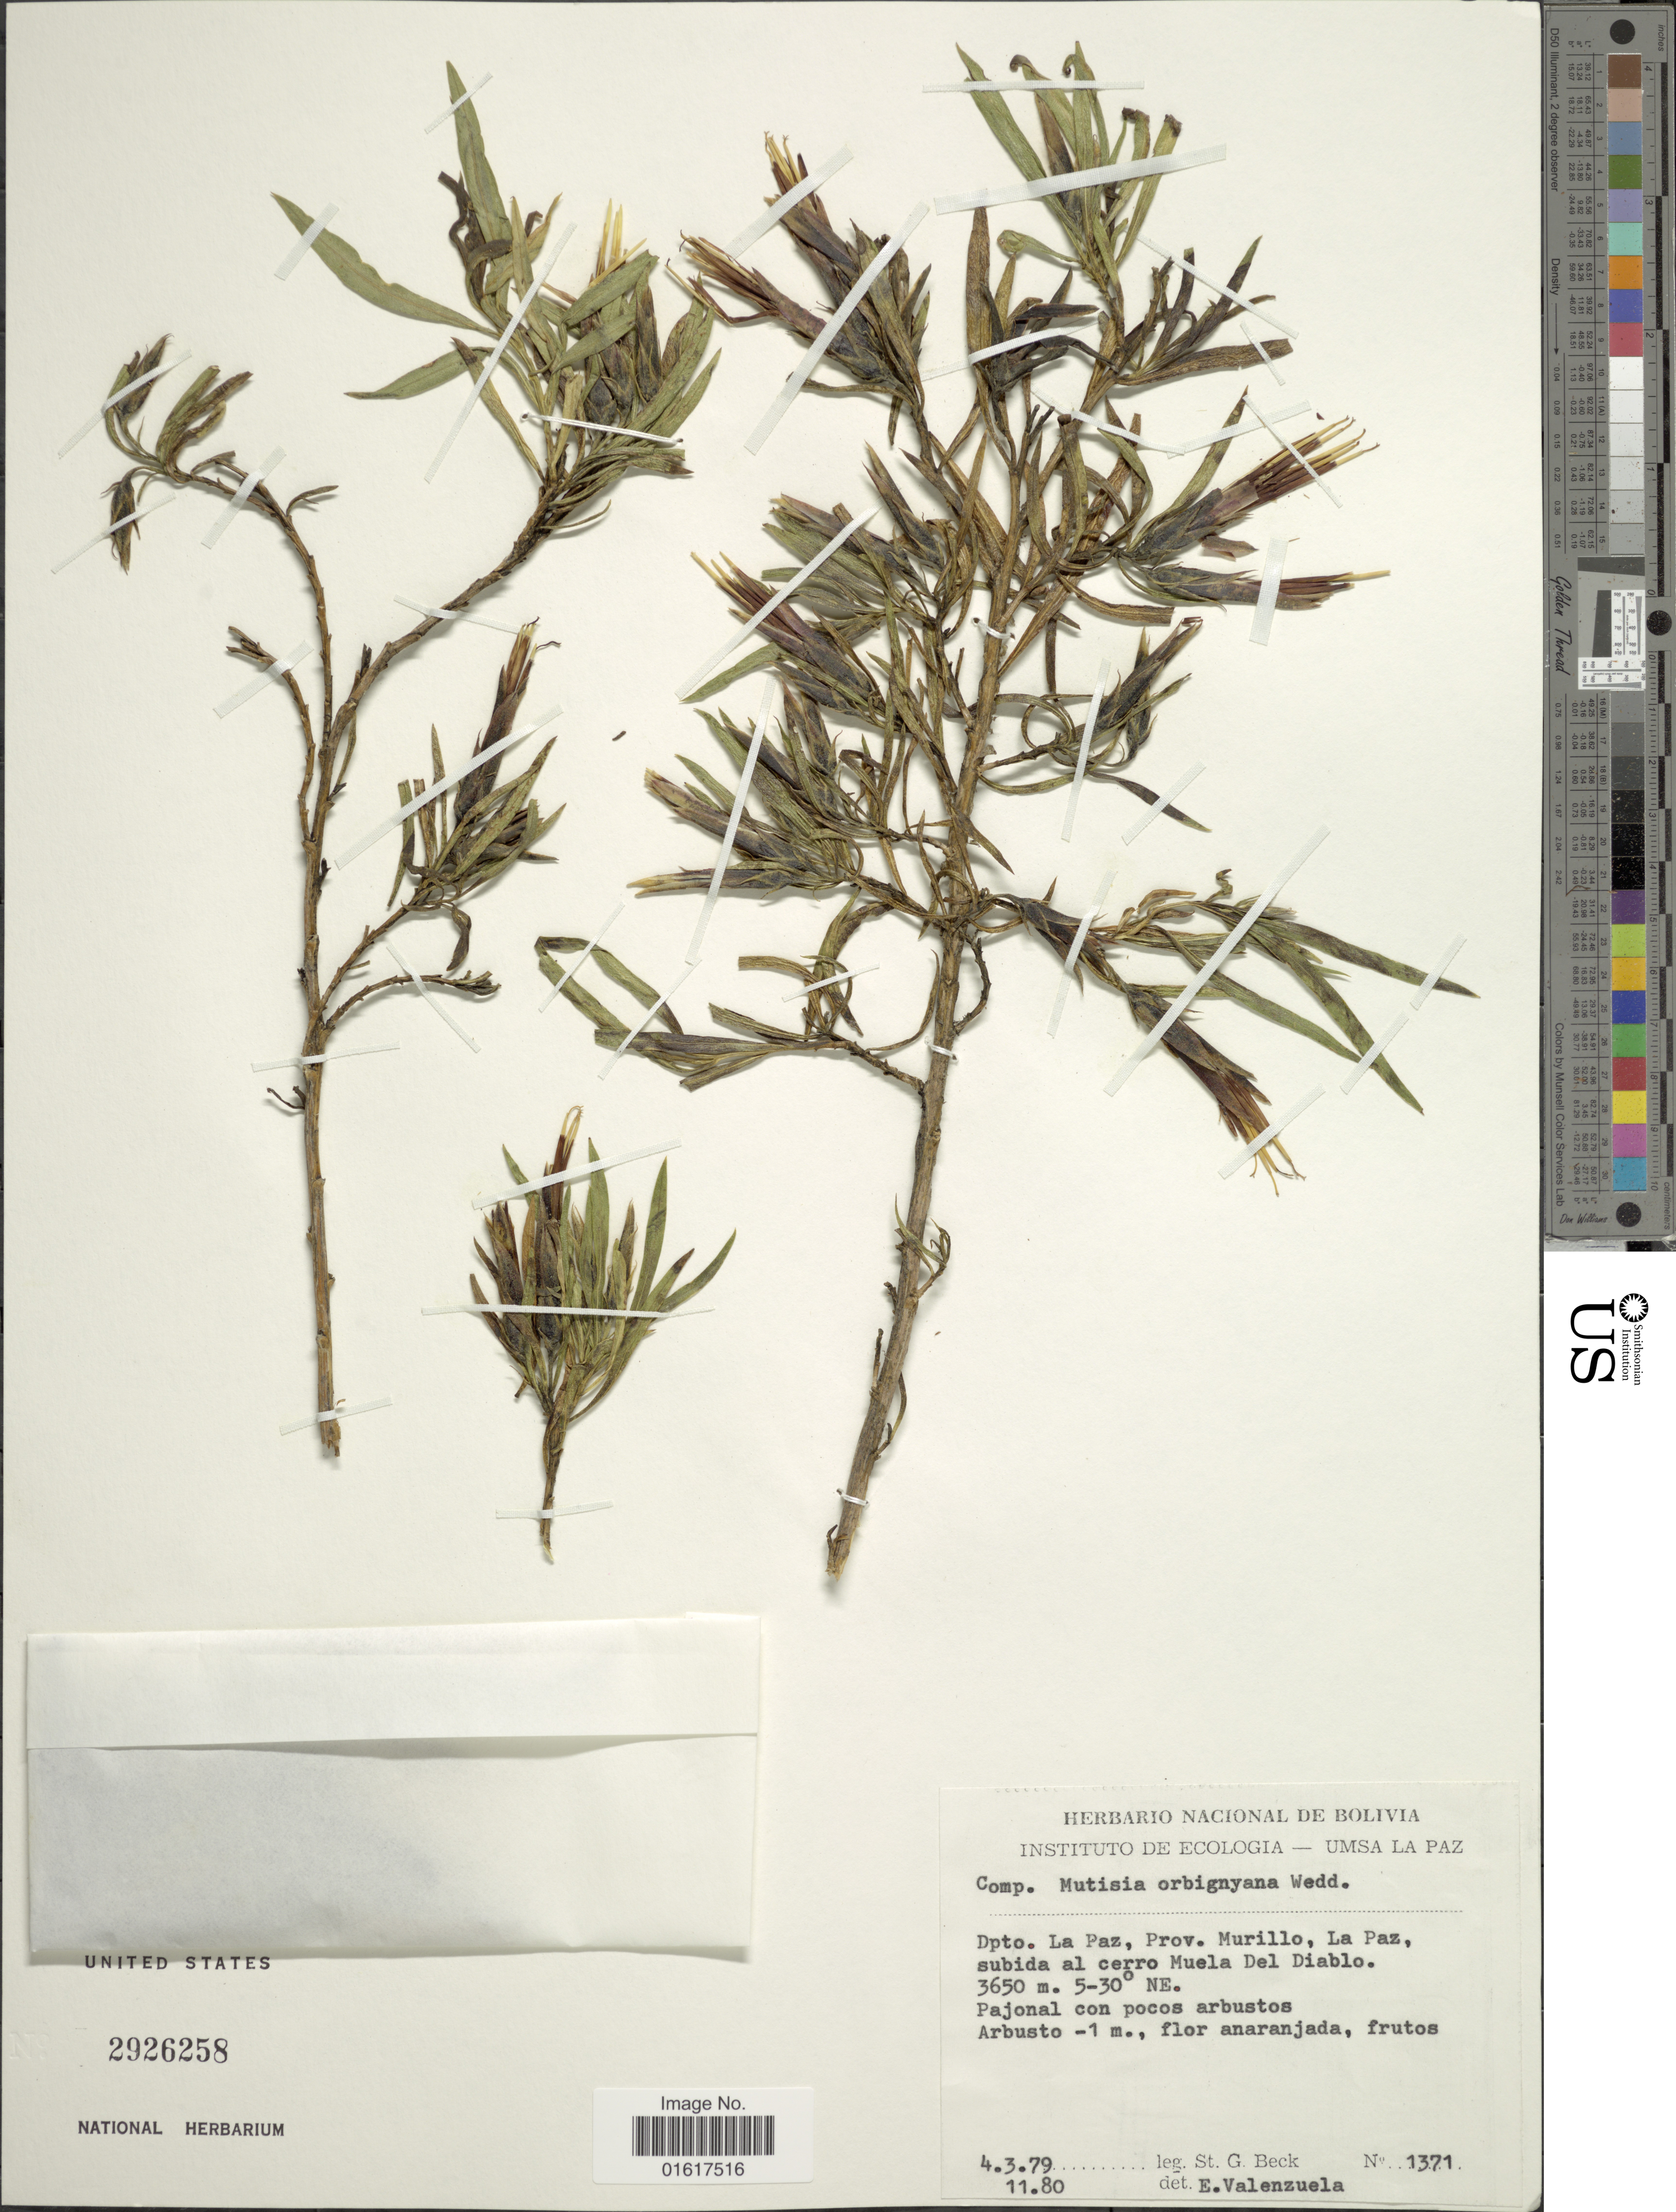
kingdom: Plantae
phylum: Tracheophyta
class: Magnoliopsida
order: Asterales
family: Asteraceae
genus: Mutisia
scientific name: Mutisia orbignyana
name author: Wedd.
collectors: S. G. Beck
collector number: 1371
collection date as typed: Transcribed d/m/y: 4/3/79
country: Bolivia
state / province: La Paz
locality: Prov. Murillo, La Paz subida al cerro Muela Del Diablo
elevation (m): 3650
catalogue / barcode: US 2926258